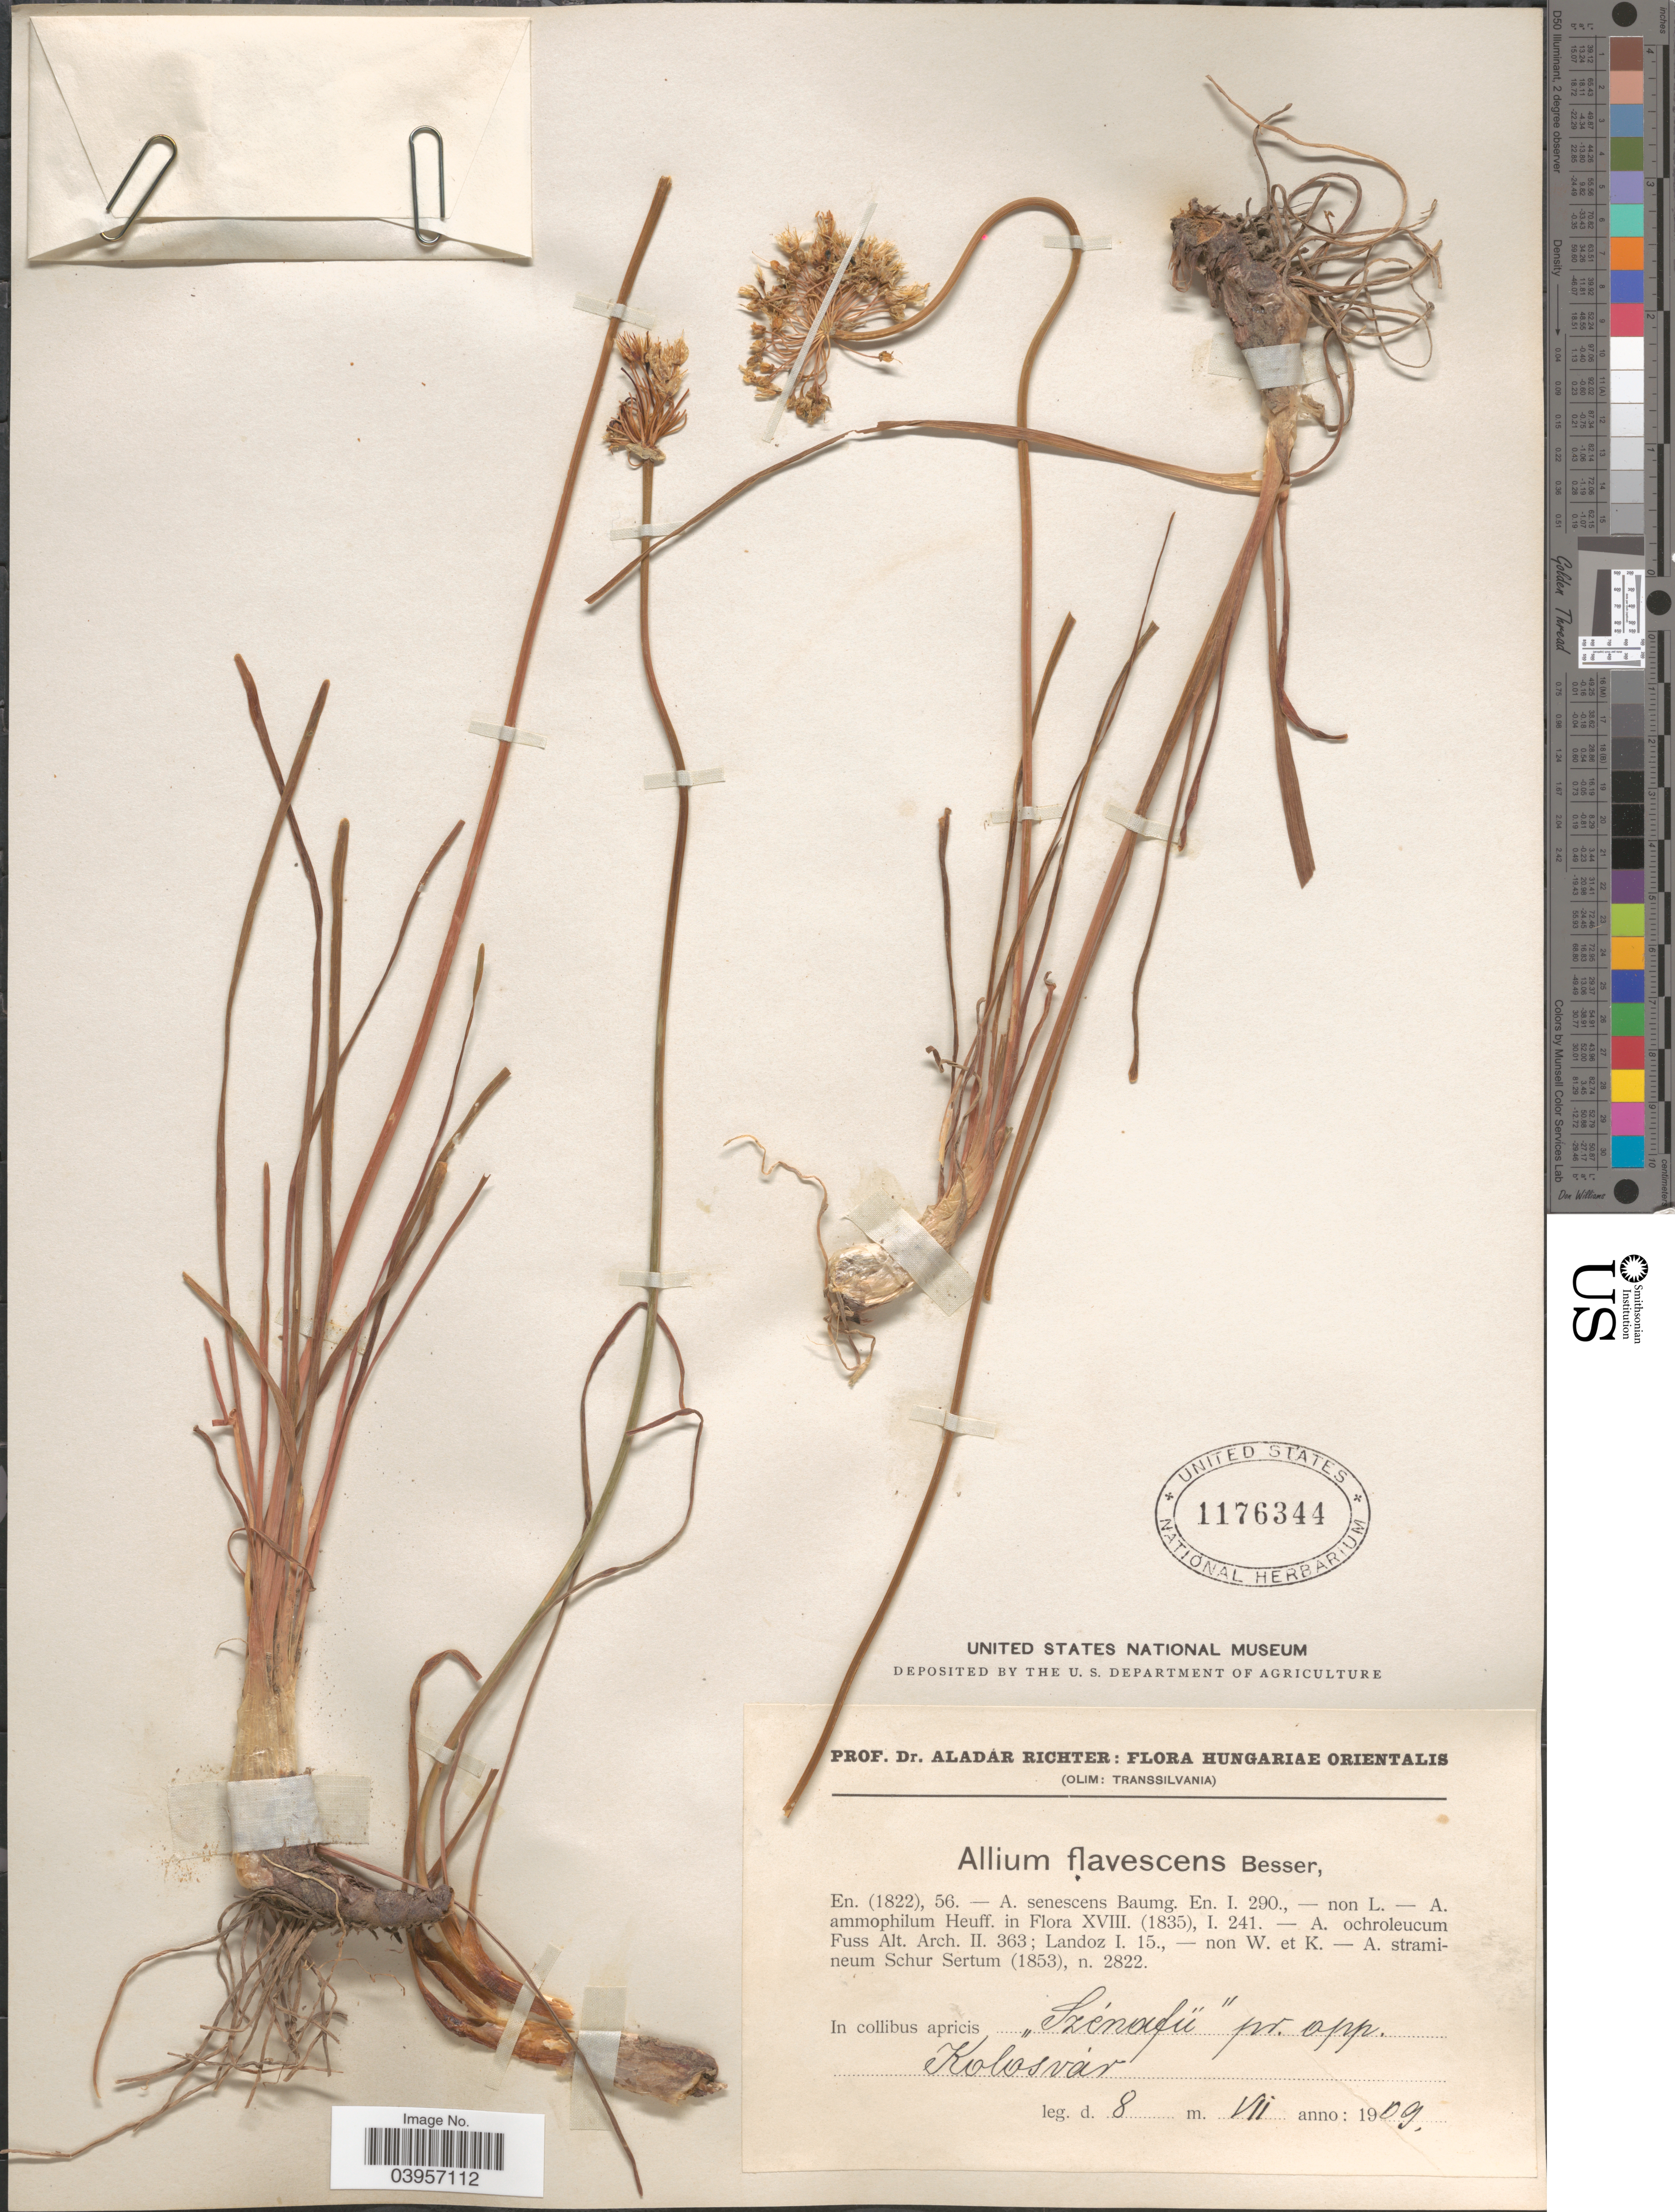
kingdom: Plantae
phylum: Tracheophyta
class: Liliopsida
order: Asparagales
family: Amaryllidaceae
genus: Allium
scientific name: Allium flavescens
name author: Besser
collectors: A. Richter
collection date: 1909-07-08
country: Romania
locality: Hungariae Orientalis. (Olim: Transsilvania). In collibus apricis "Szénafü "pr. opp. Kolosvár.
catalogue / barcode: US 1176344